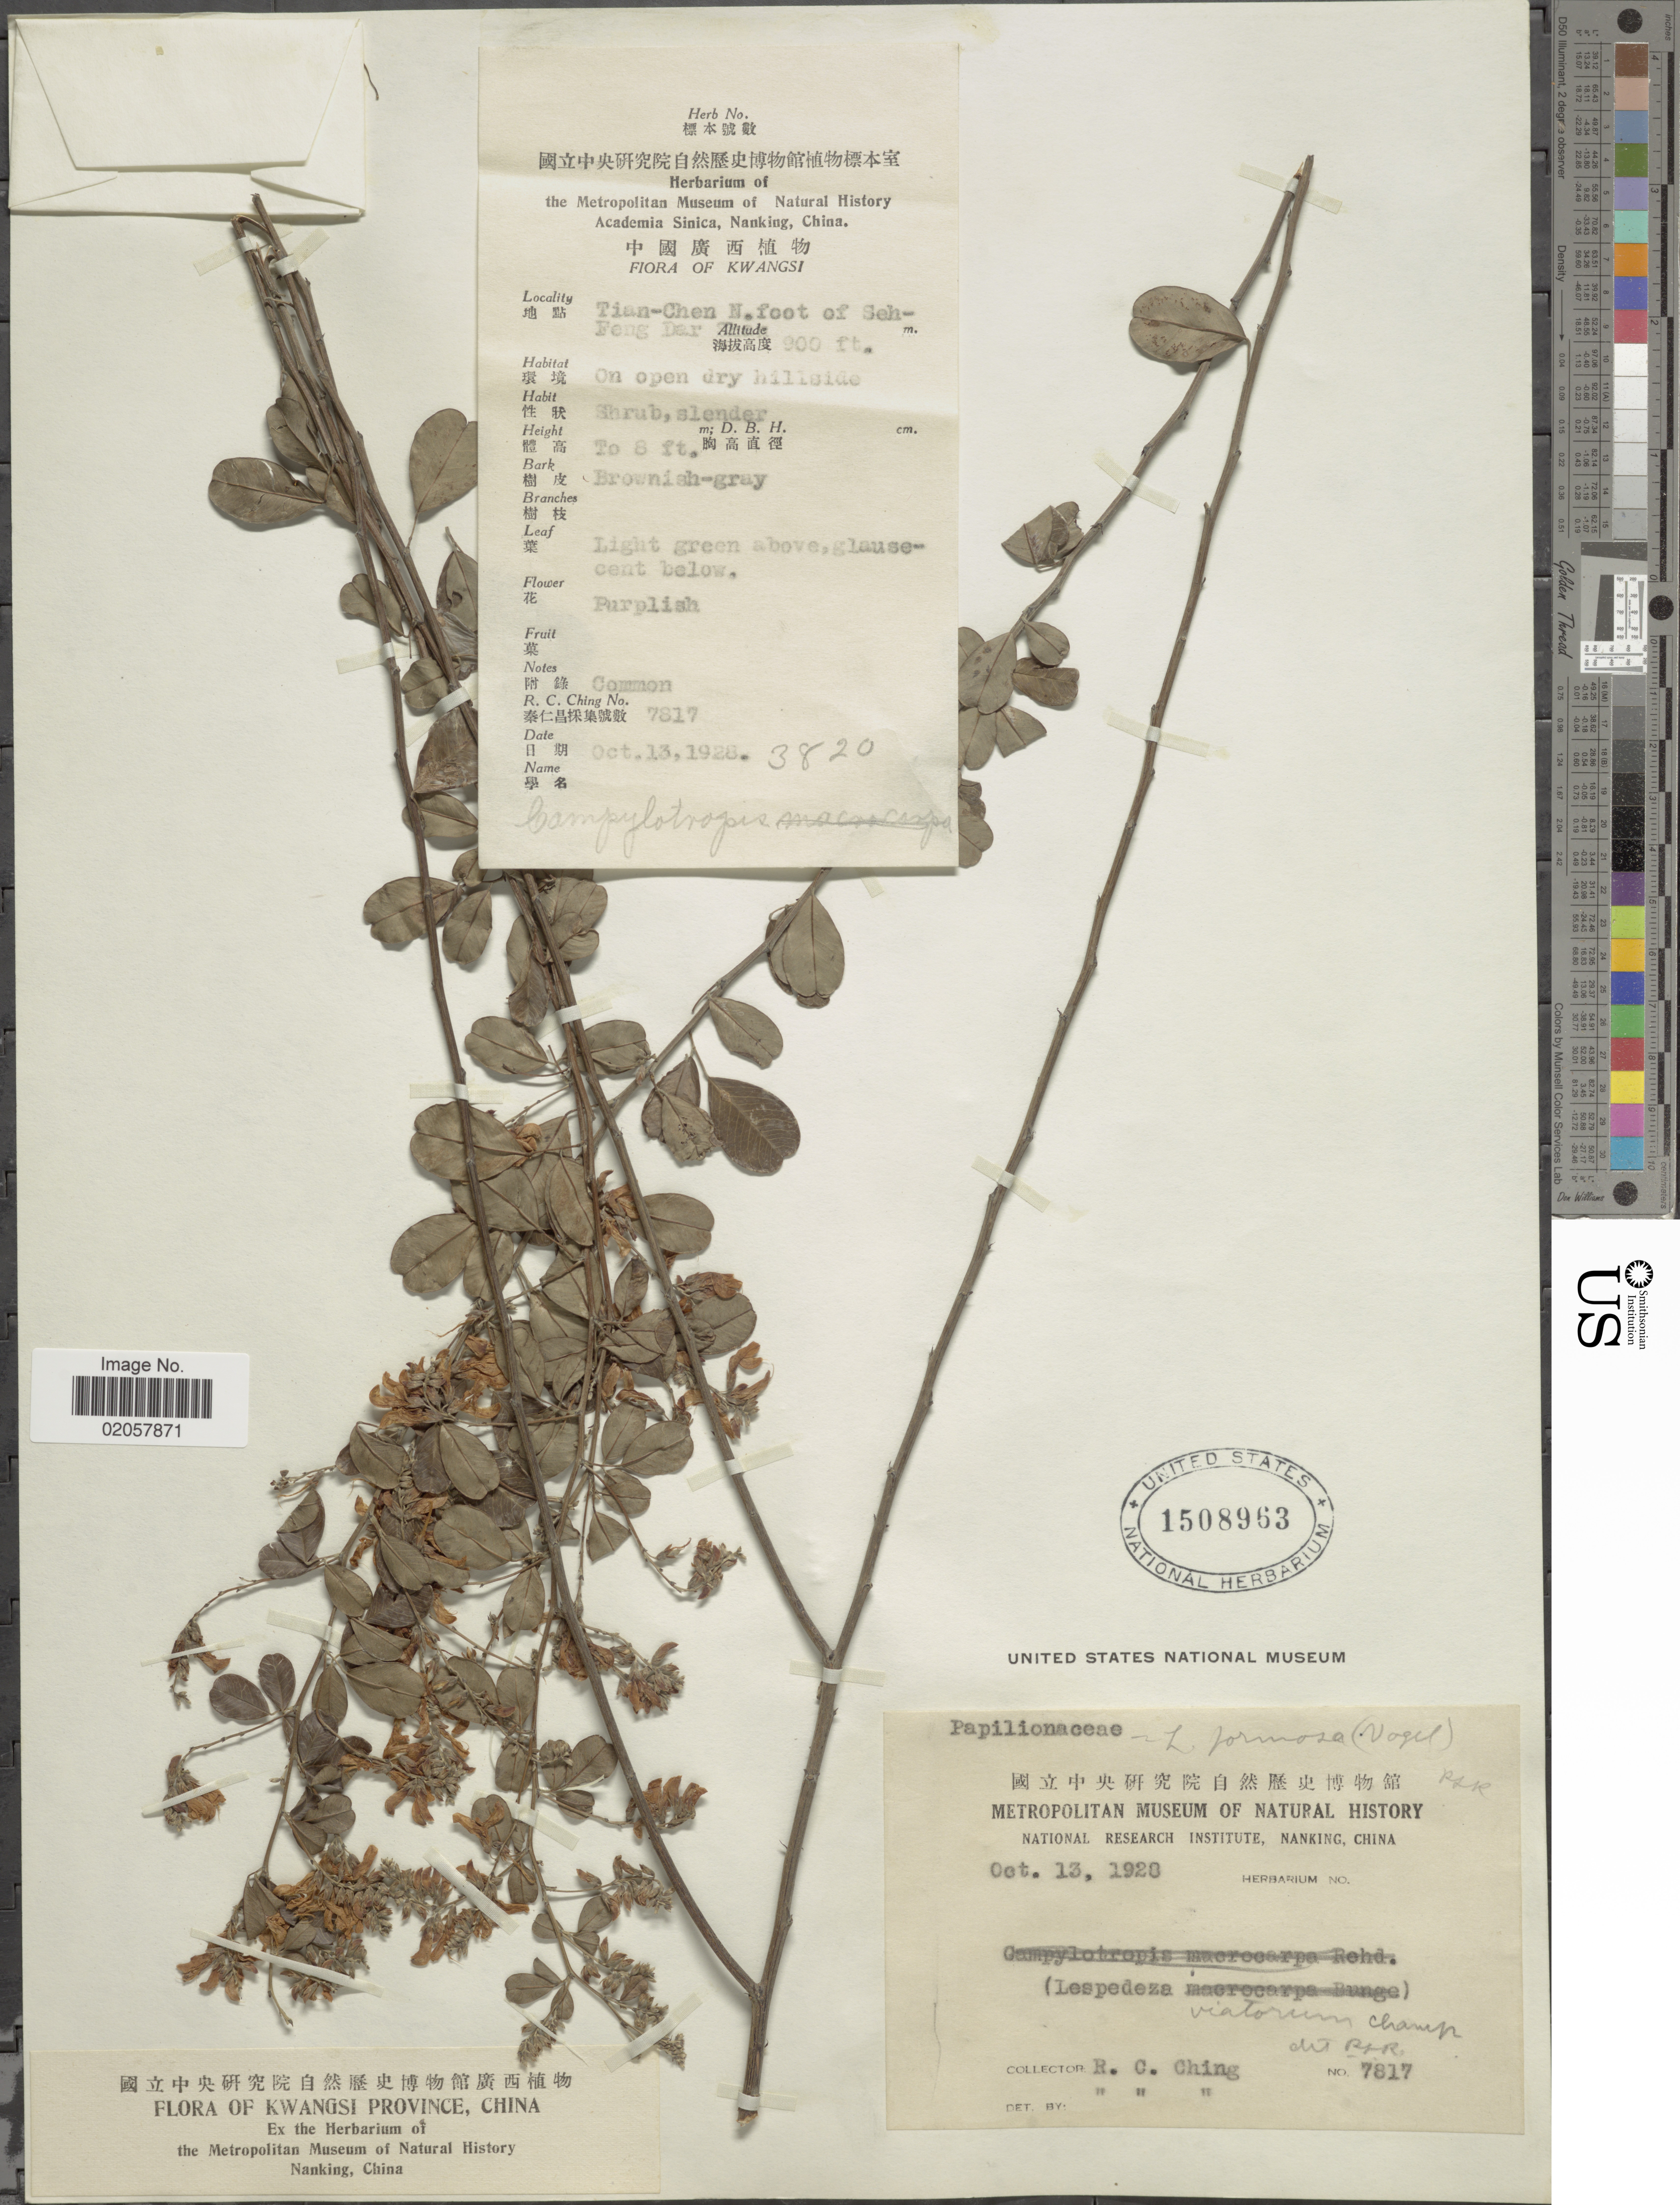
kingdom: Plantae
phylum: Tracheophyta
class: Magnoliopsida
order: Fabales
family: Fabaceae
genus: Lespedeza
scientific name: Lespedeza thunbergii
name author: (DC.) Nakai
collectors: R. C. Ching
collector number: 7817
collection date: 1928-10-13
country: China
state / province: Guangxi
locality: Kwangsi Province, on open dry hillside, Tian-Chen N. foot of Seh-Feng Dar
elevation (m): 274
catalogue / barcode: US 1508963